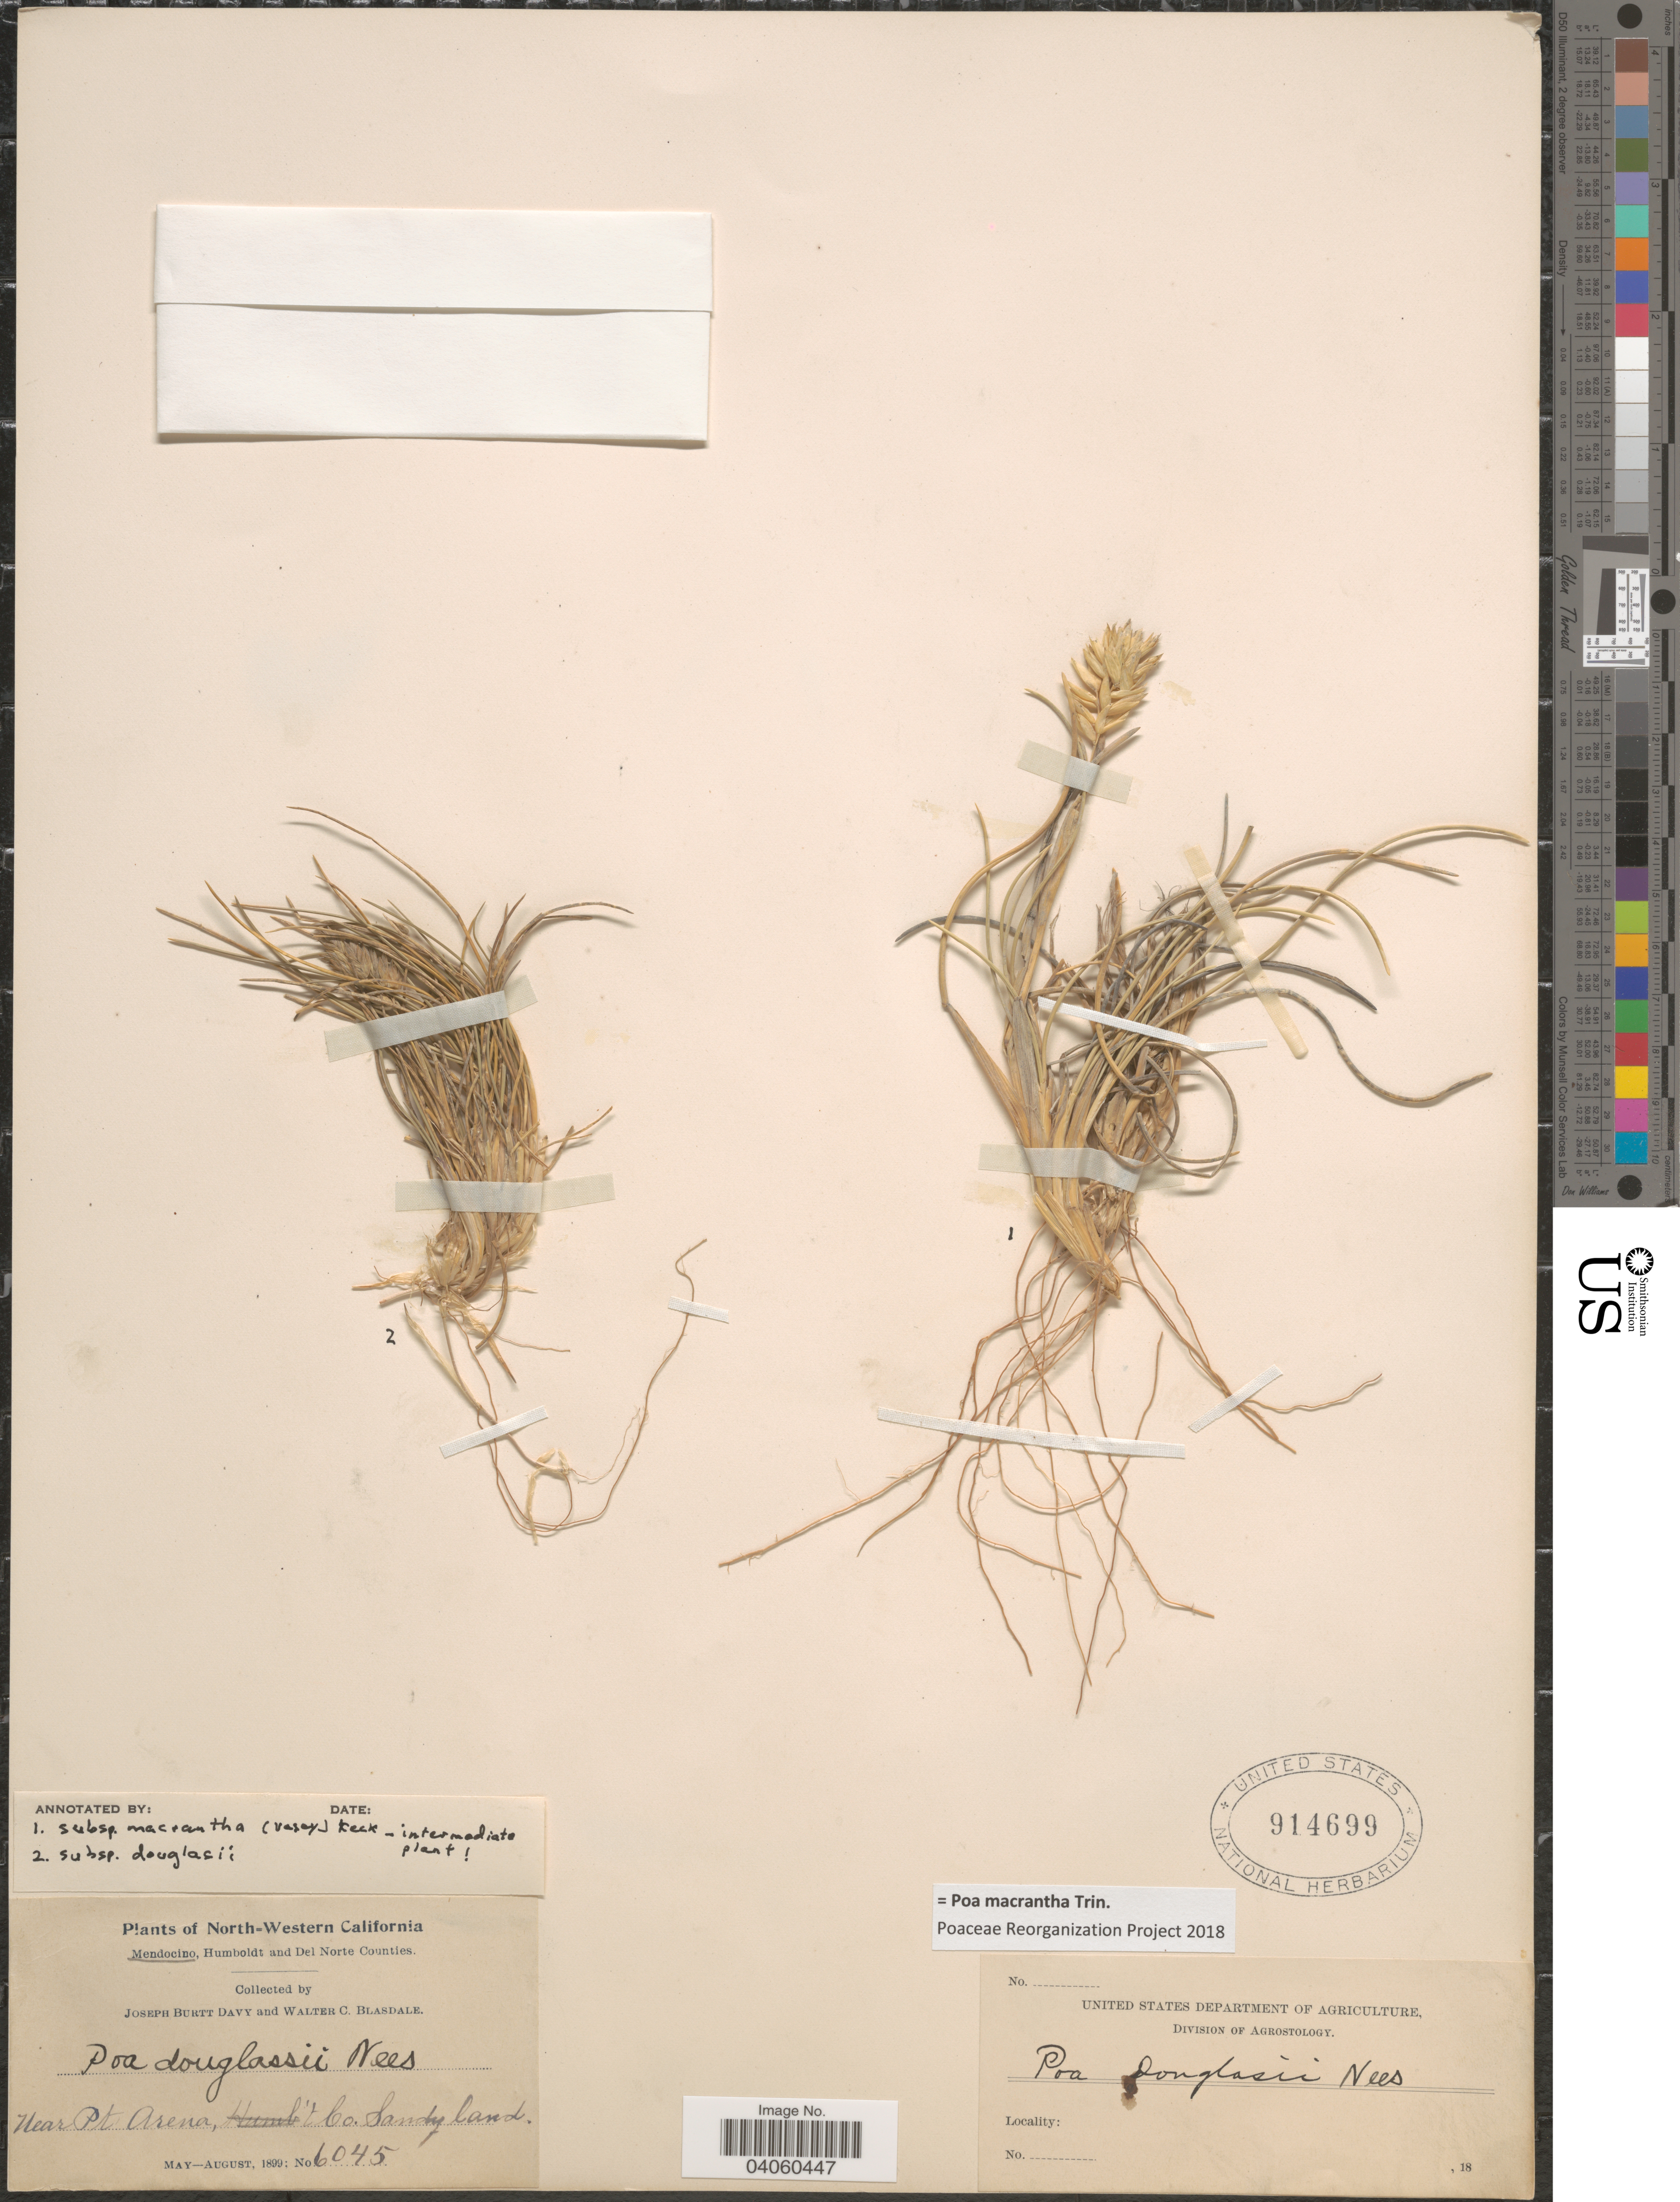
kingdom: Plantae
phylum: Tracheophyta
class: Liliopsida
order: Poales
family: Poaceae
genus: Poa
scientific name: Poa macrantha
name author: Vasey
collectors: J. Burtt Davy & W. Blasdale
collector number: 6045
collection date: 1899-05/1899-08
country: United States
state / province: California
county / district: Mendocino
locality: North-Western California. Mendocino Co. Near Pt. Arena.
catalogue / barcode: US 914699